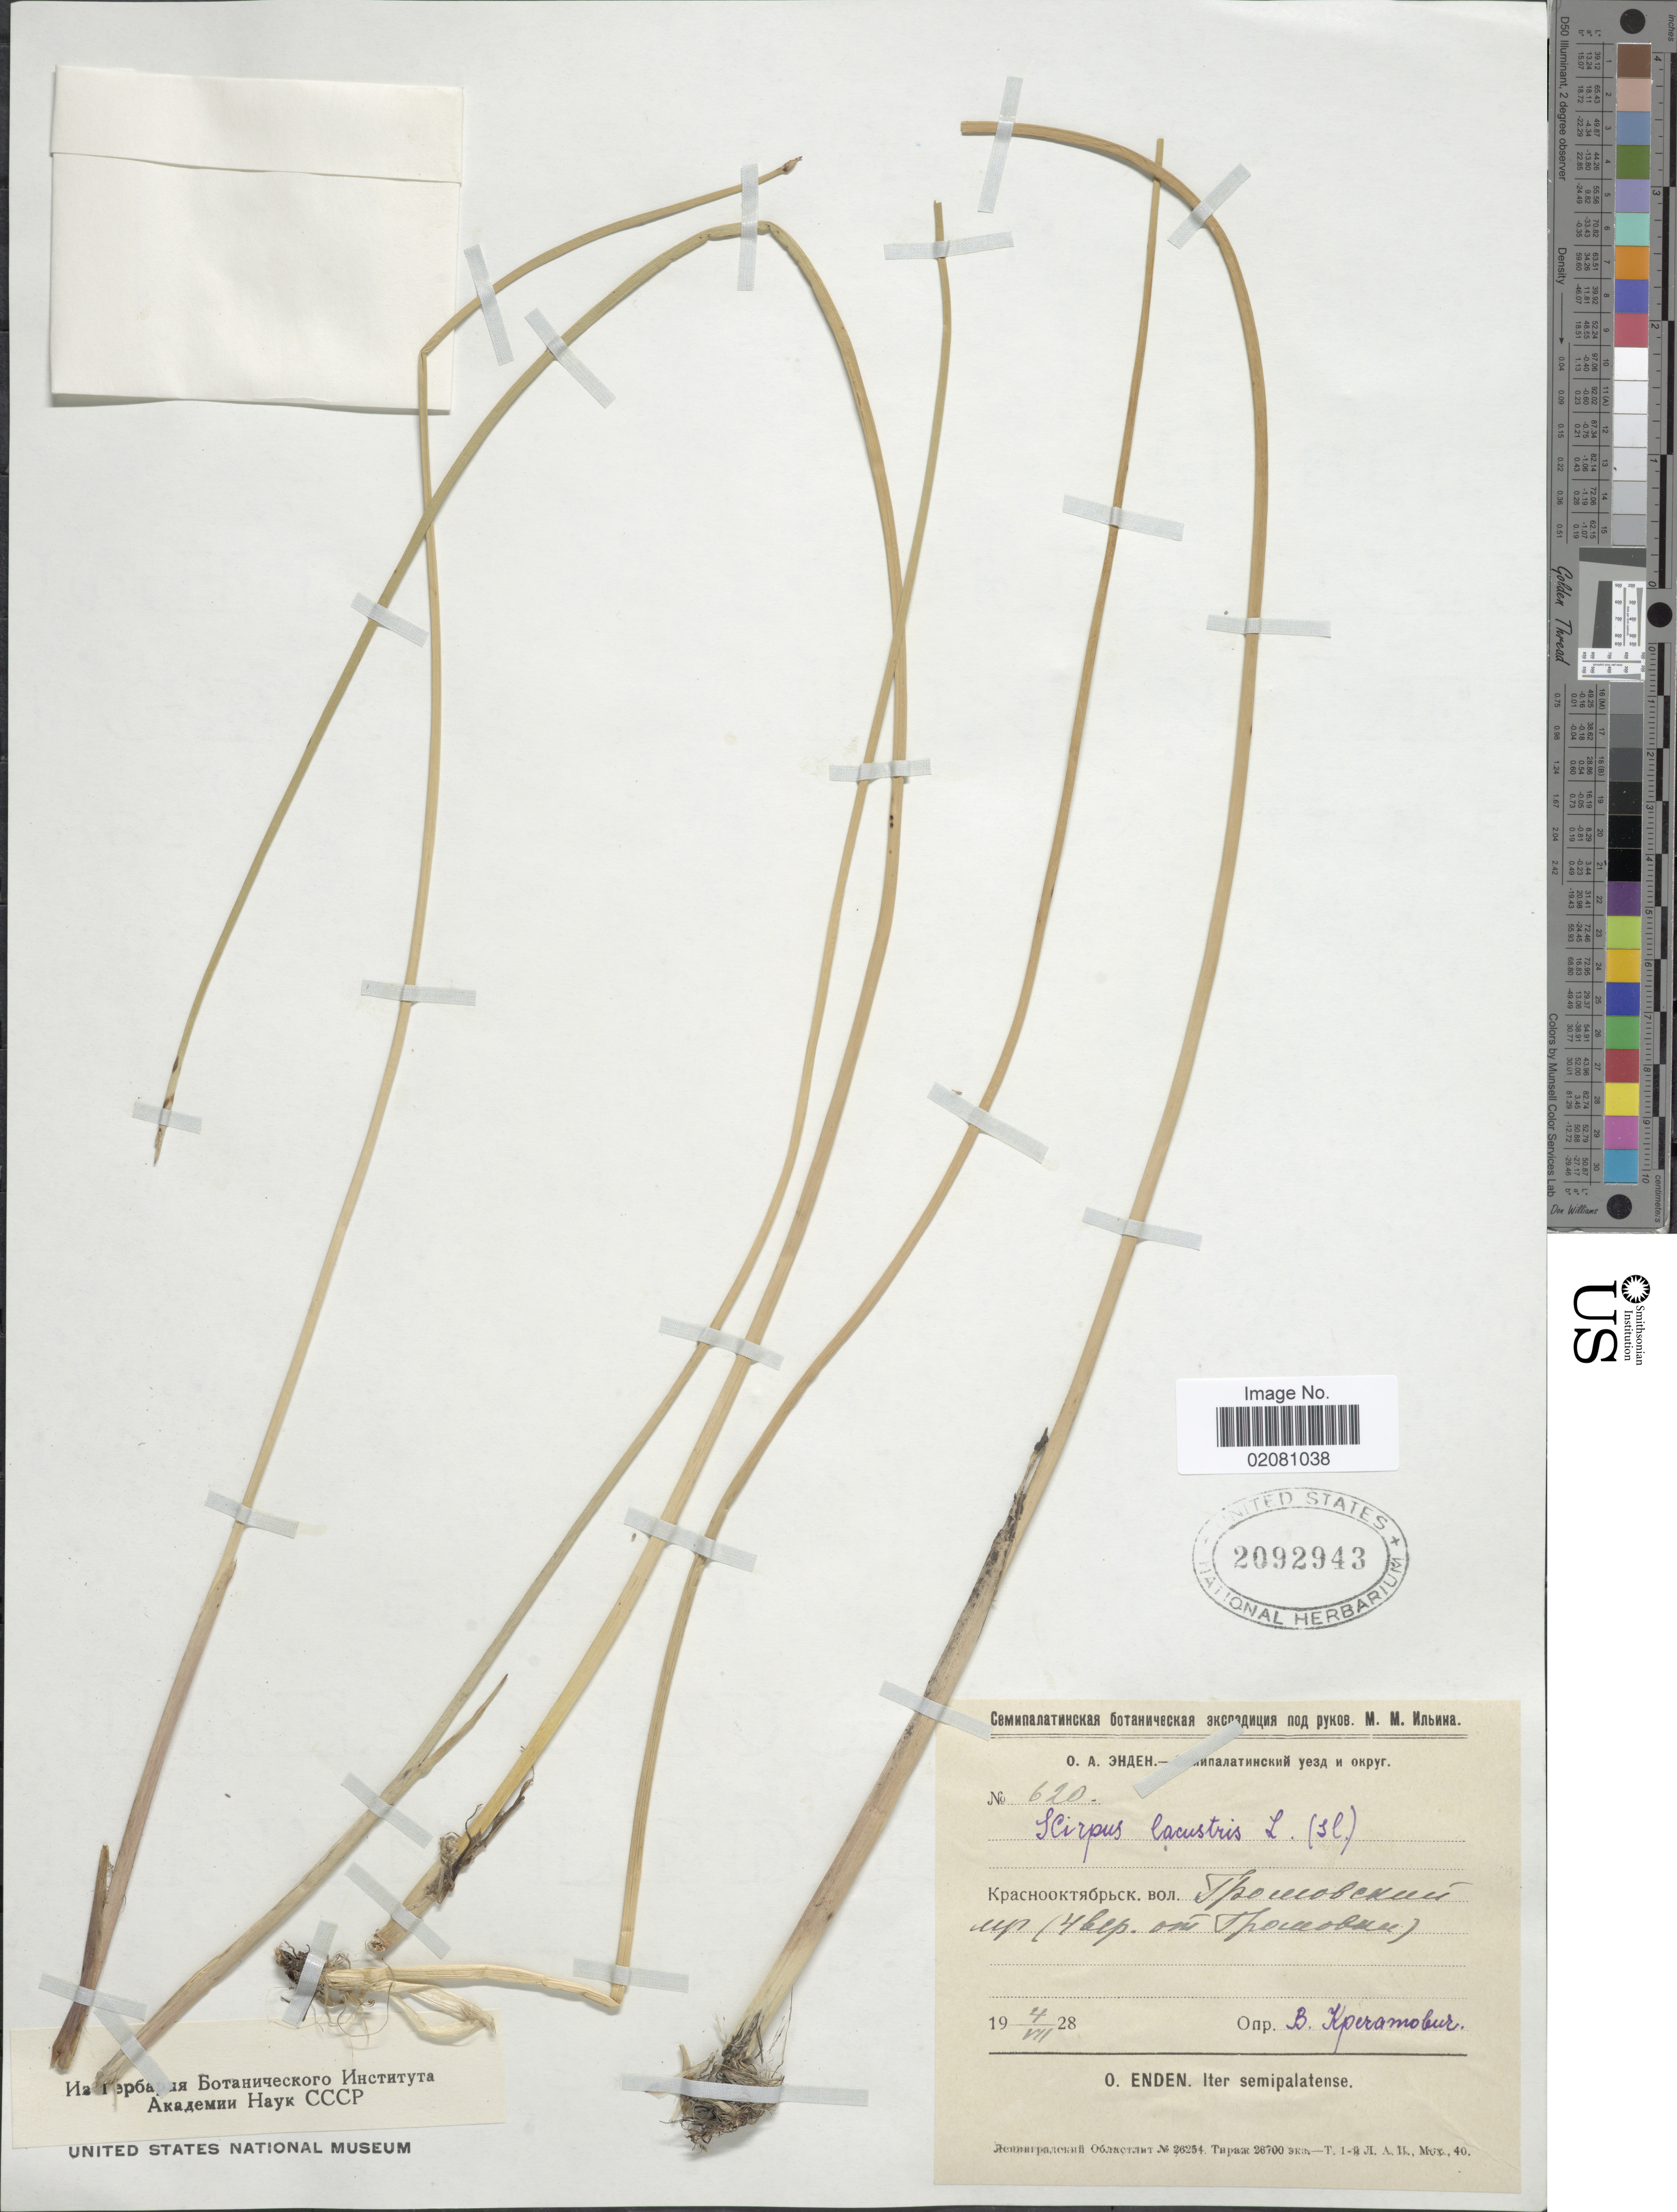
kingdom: Plantae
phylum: Tracheophyta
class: Liliopsida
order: Poales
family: Cyperaceae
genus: Schoenoplectus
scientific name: Schoenoplectus lacustris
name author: (L.) Palla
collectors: V. Krechatovich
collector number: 620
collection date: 1928-07-04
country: Kazakhstan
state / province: East Kazakhstan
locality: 4.3 km from Gromovka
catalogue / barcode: US 2092943